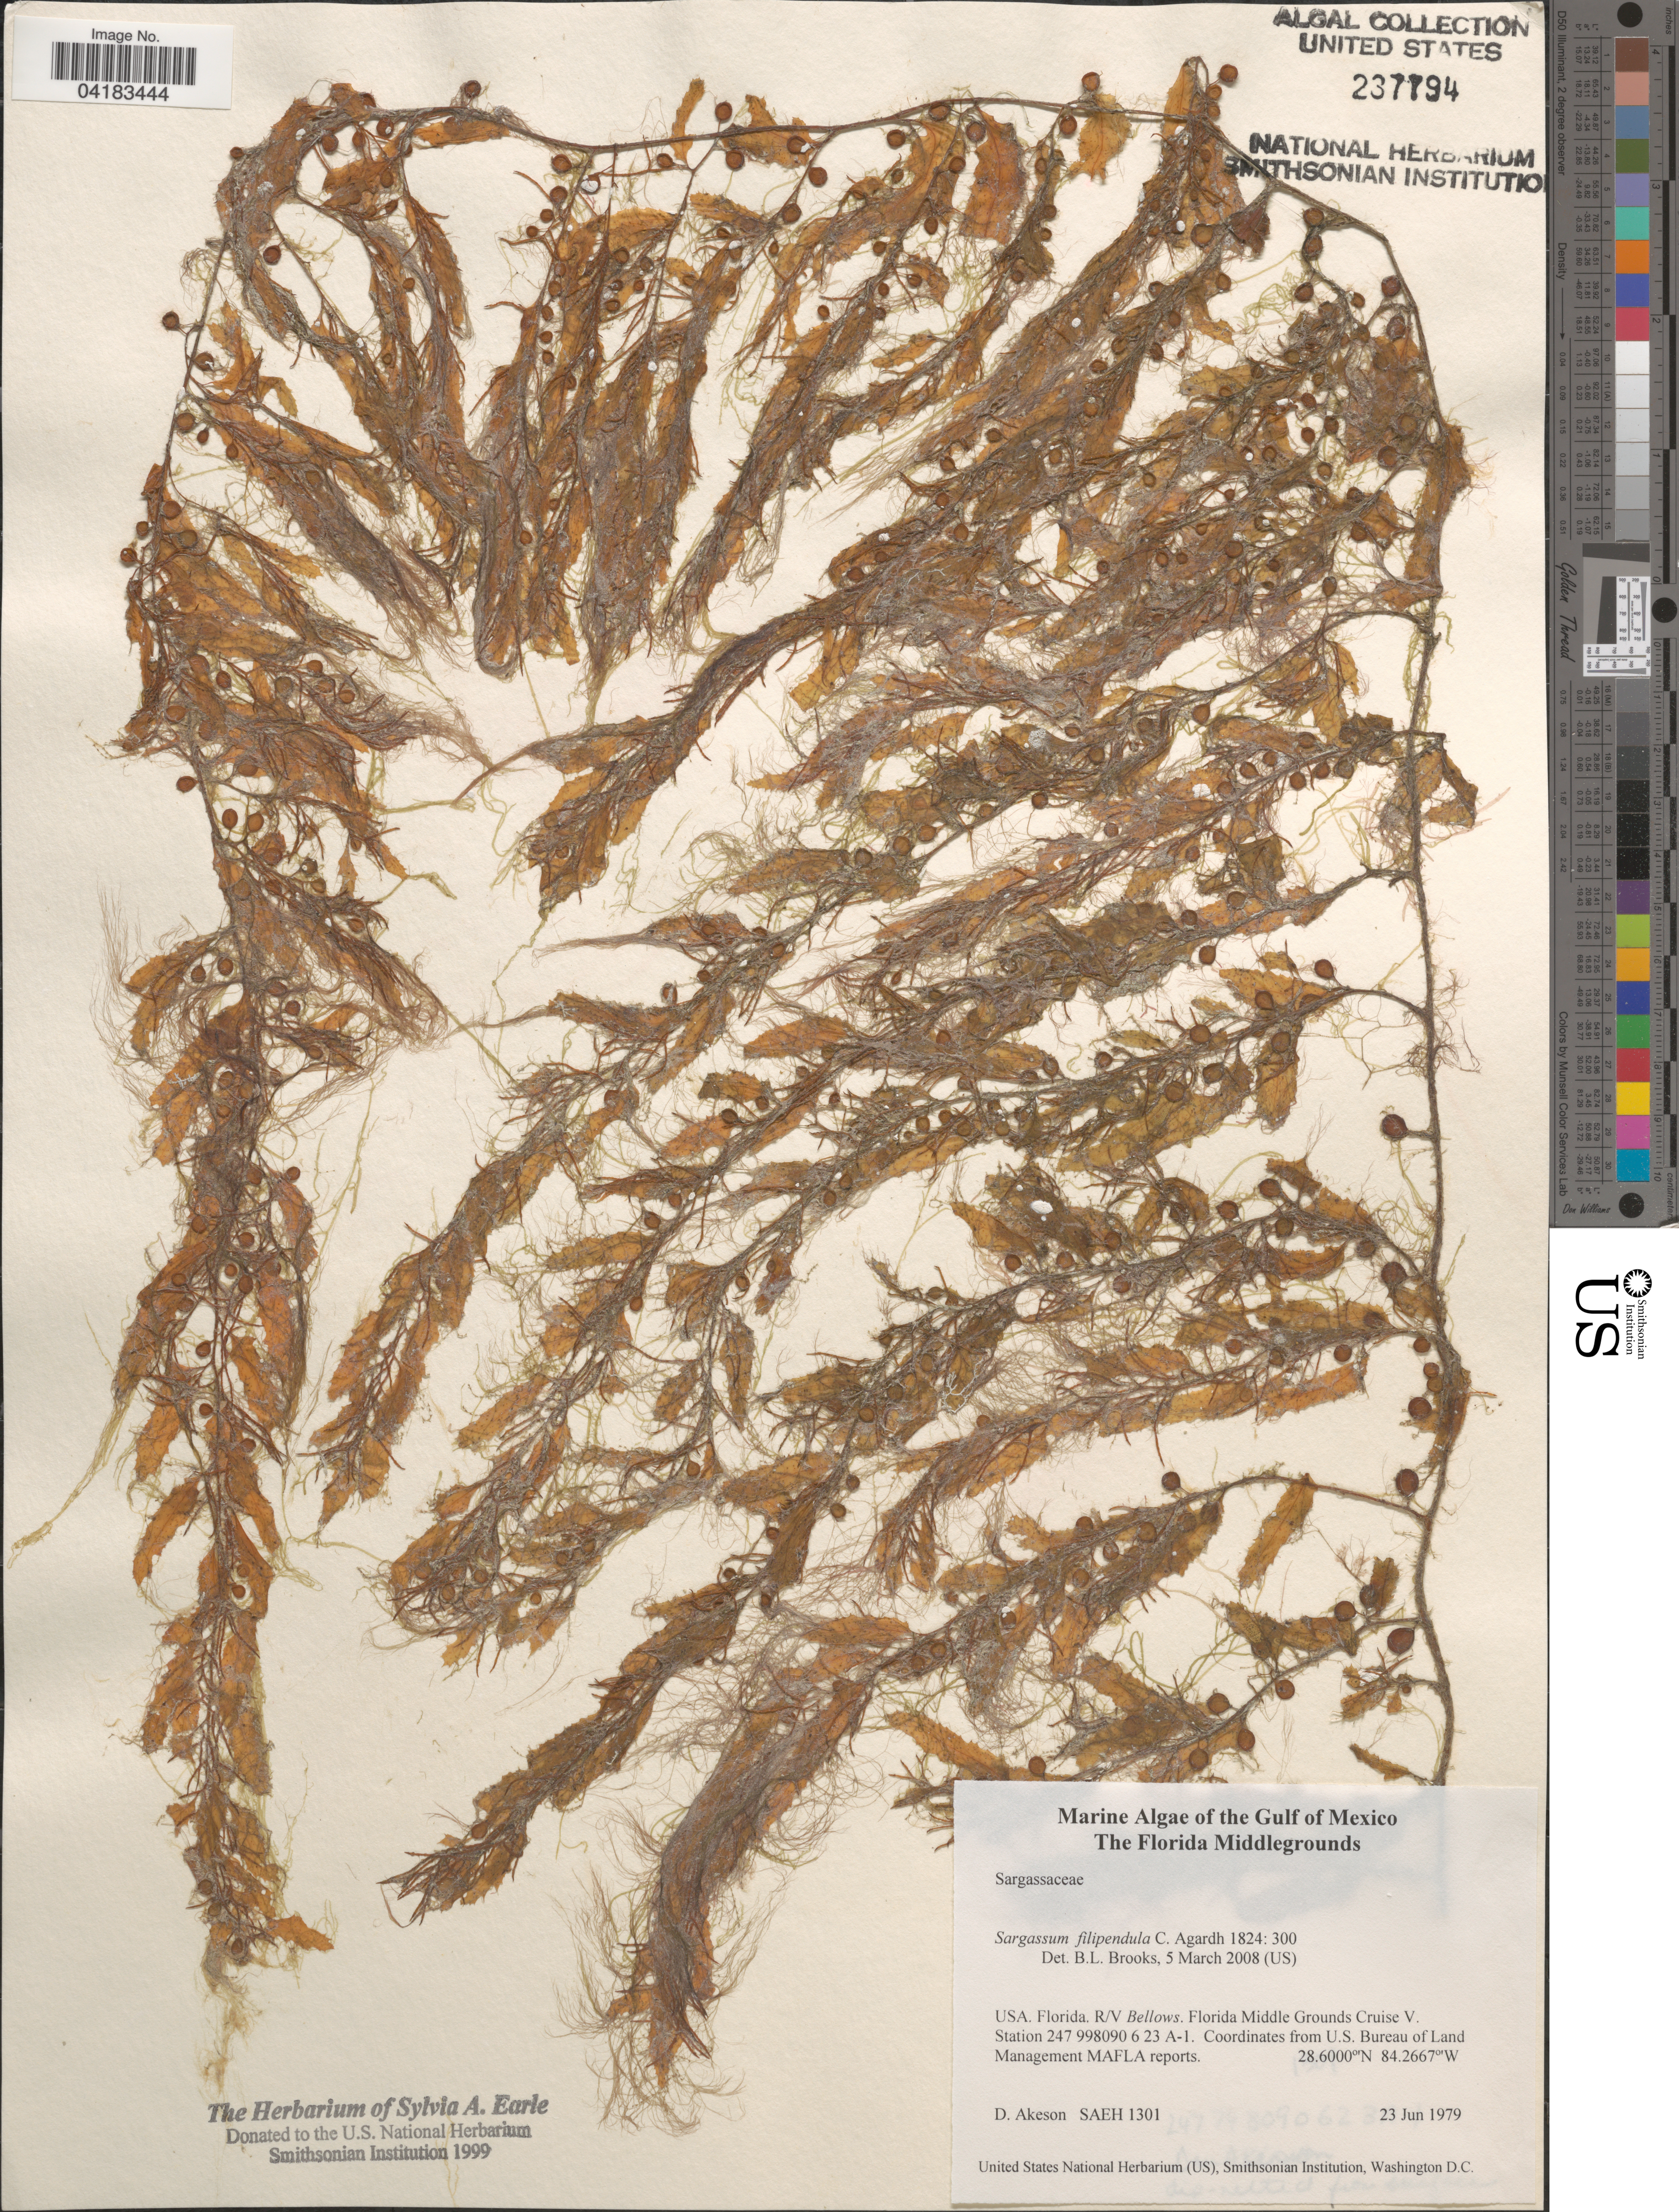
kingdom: Chromista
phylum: Ochrophyta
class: Phaeophyceae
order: Fucales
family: Sargassaceae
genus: Sargassum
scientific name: Sargassum filipendula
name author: C. Agardh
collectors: D. Akeson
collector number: SAEH1301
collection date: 1979-06-23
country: United States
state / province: Florida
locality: The Gulf of Mexico. The Florida Middlegrounds. R/V Bellows. Florida Middle Grounds Cruise V. Station 247 998090 6 23 A-1.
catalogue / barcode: US 237794